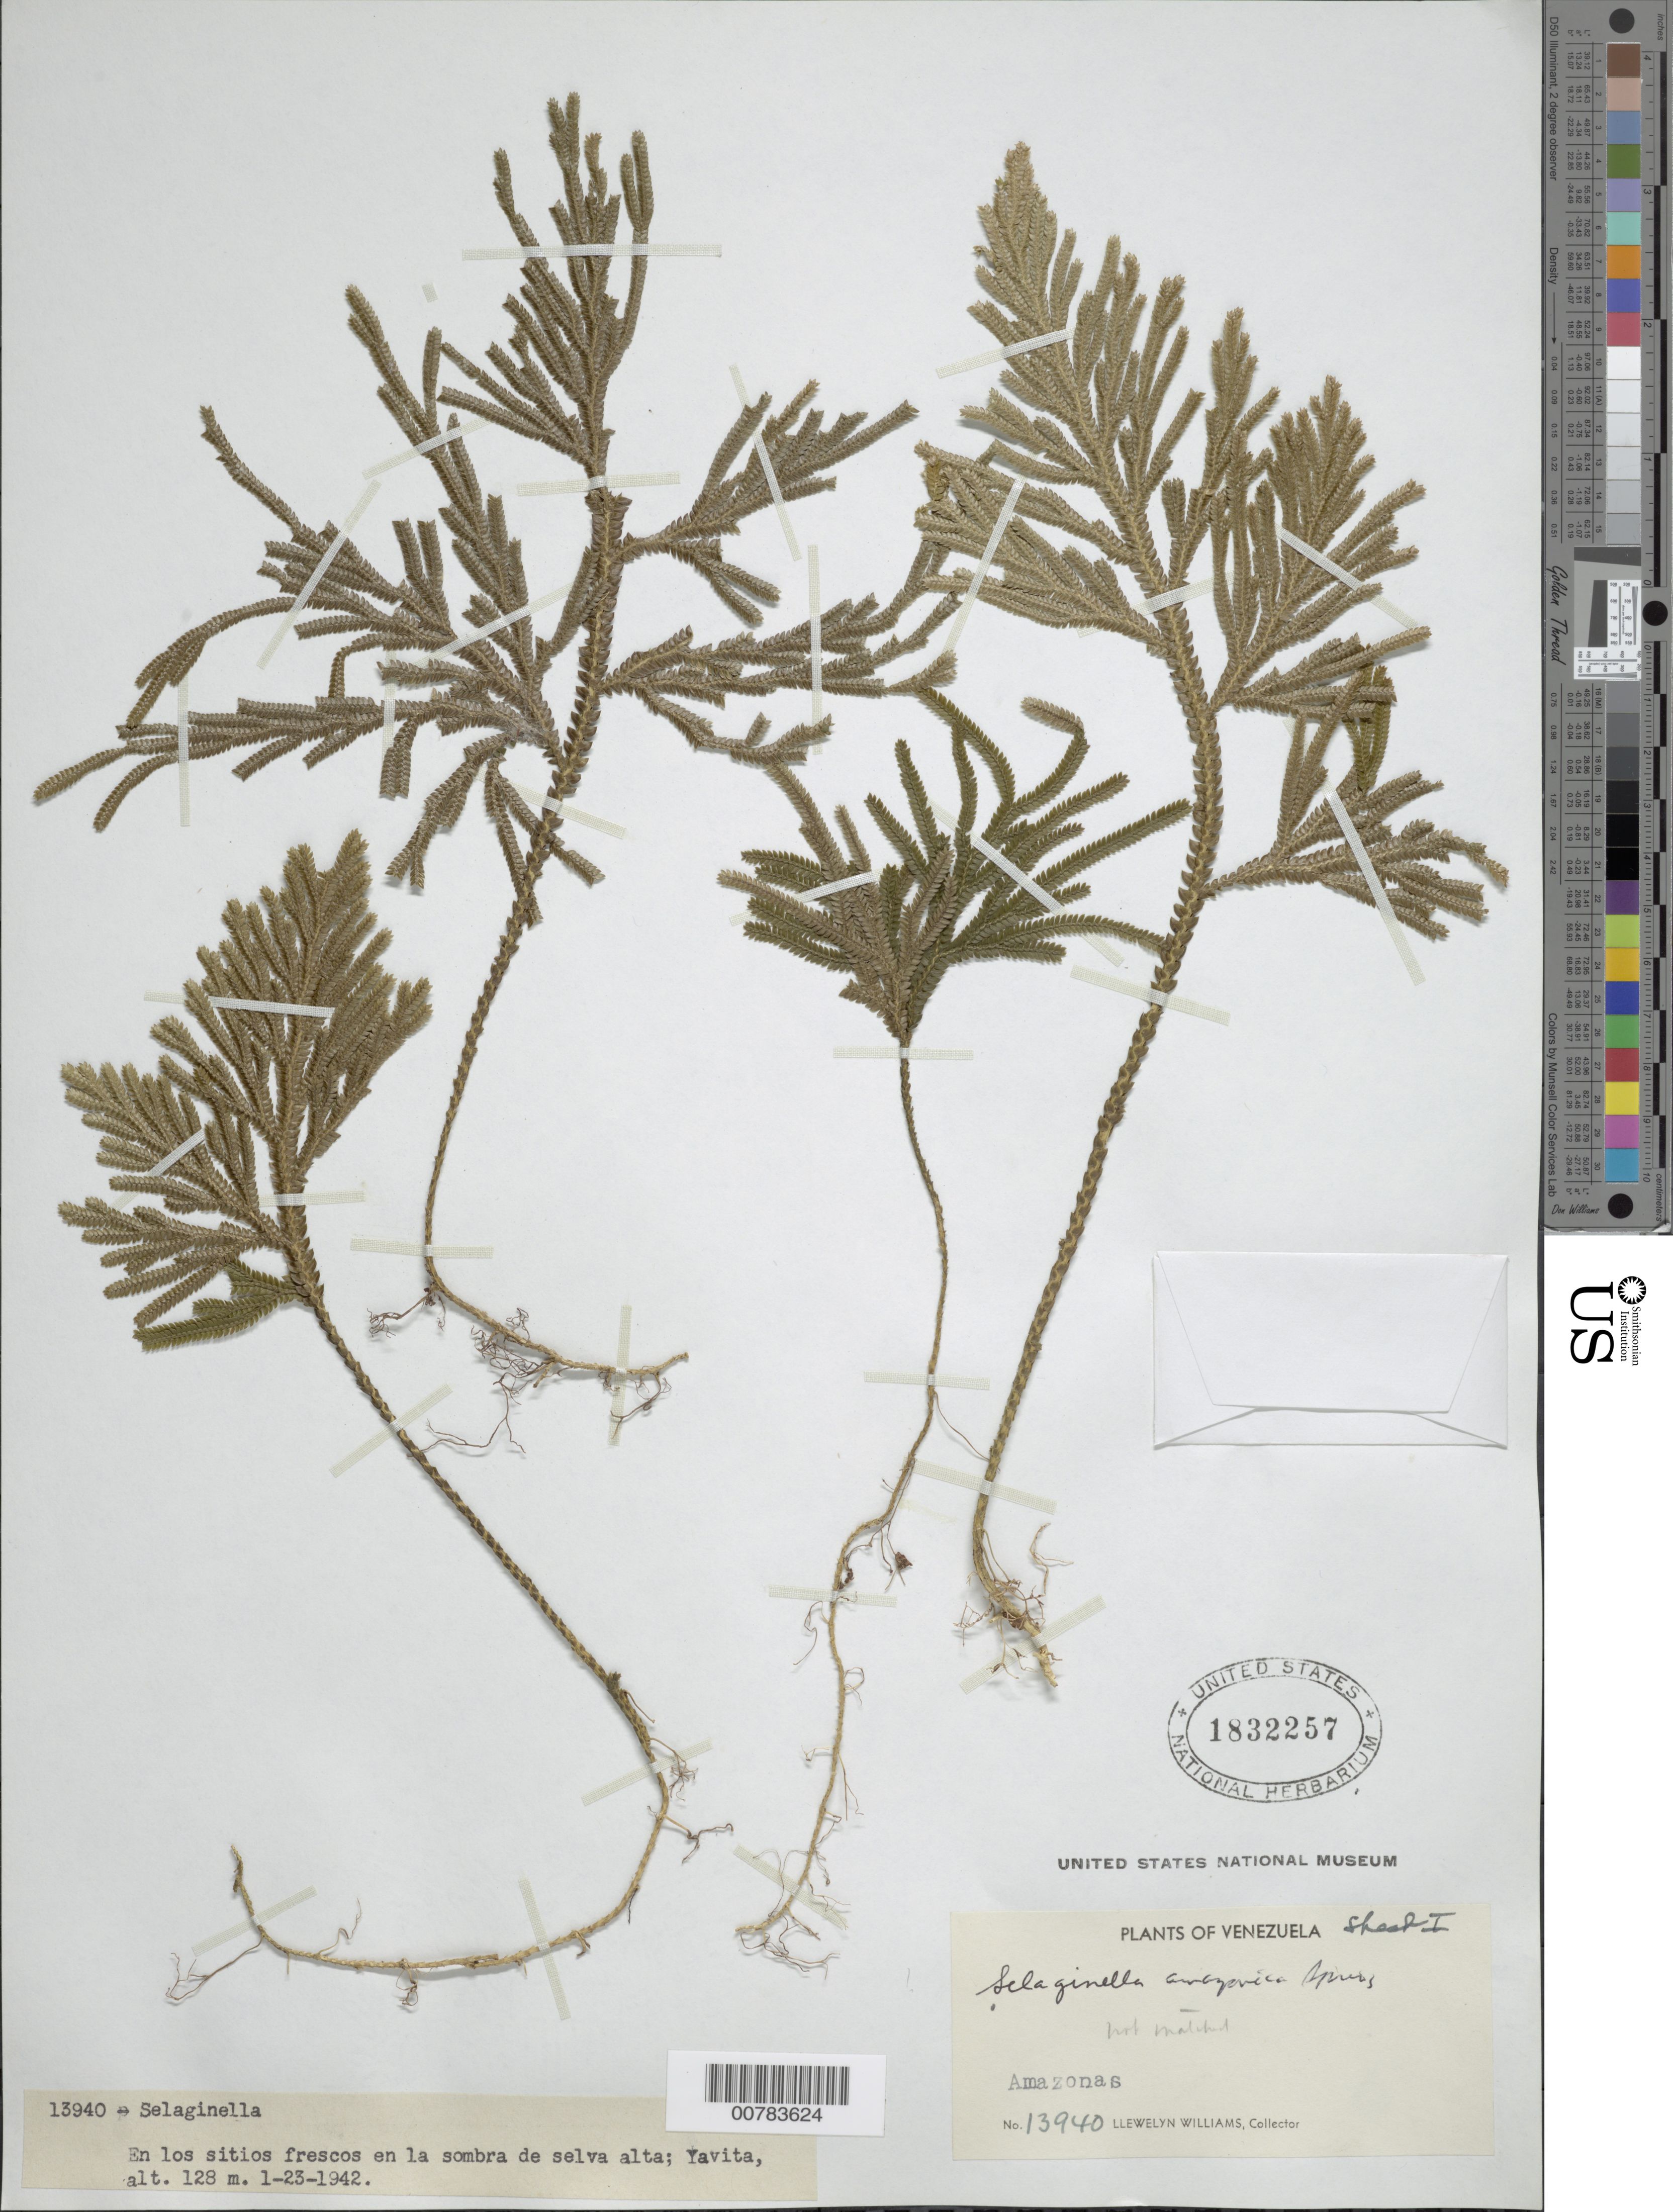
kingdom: Plantae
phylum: Tracheophyta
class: Lycopodiopsida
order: Selaginellales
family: Selaginellaceae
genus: Selaginella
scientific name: Selaginella amazonica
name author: Spring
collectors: Ll. Williams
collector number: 13940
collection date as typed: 23-Jan-42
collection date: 1942-01-23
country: Venezuela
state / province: Amazonas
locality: Yavita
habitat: Sitios frescos e la sombra de selva alta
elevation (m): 128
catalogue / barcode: US 1832257